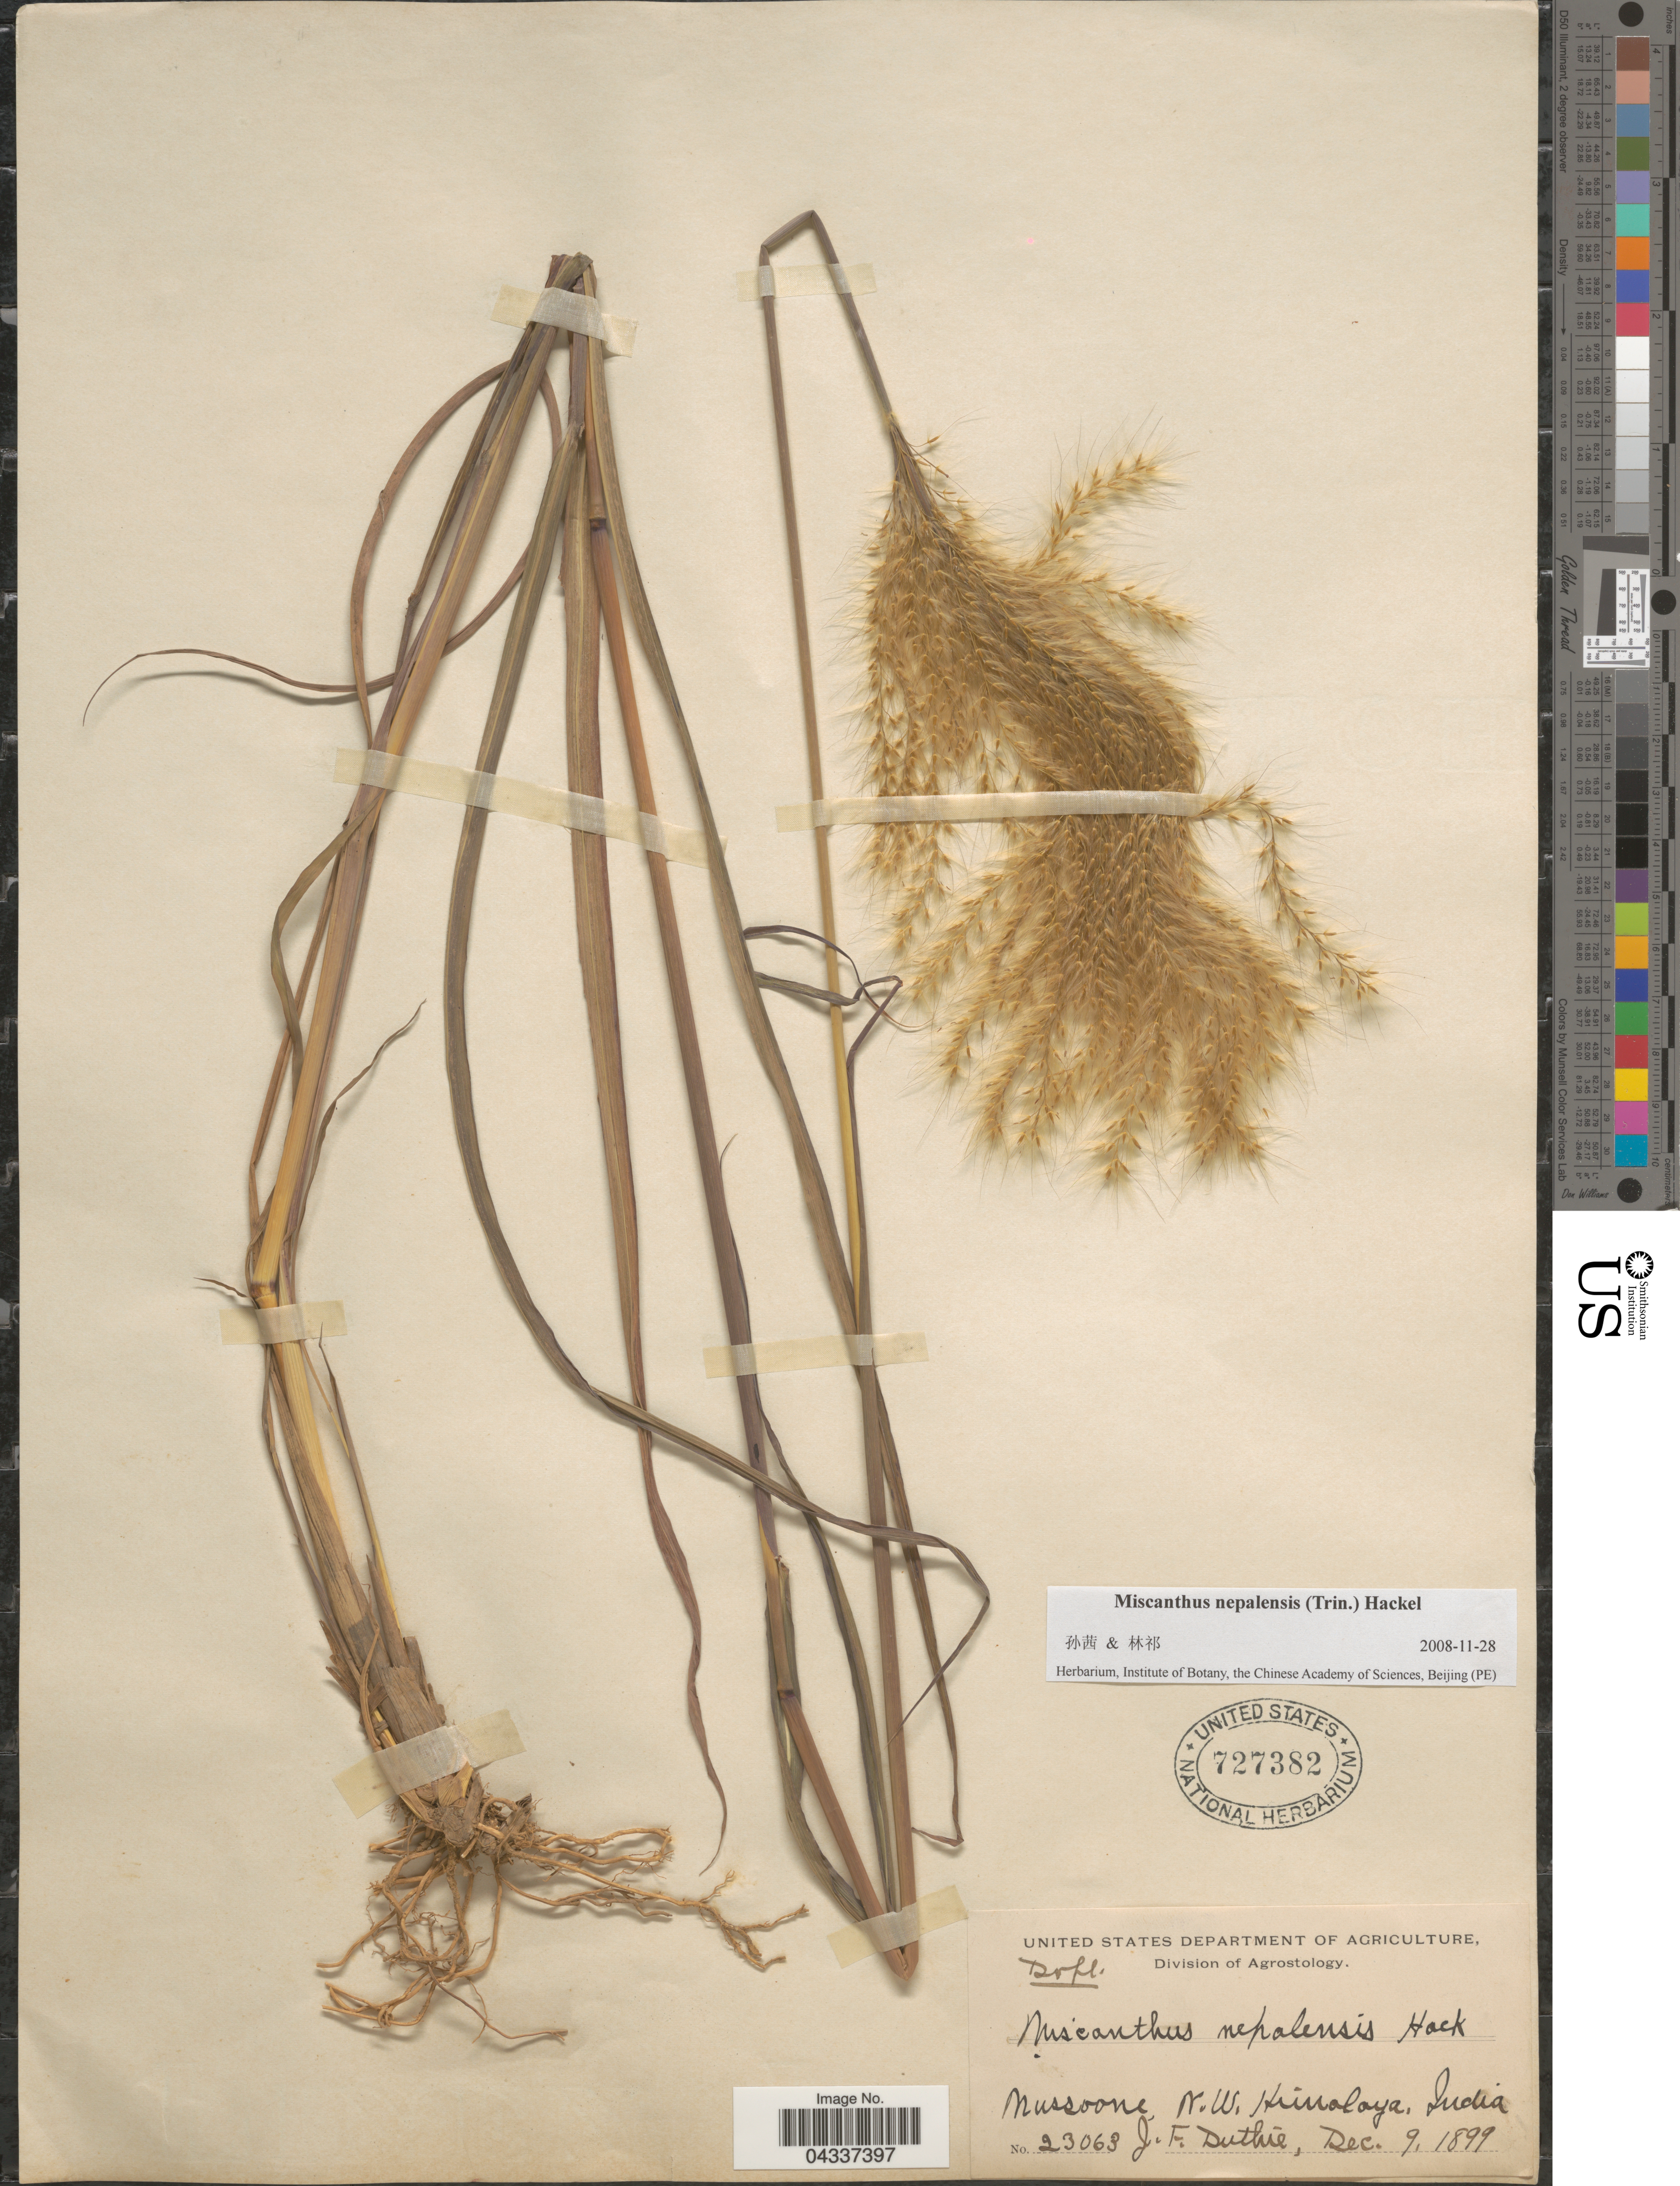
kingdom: Plantae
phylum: Tracheophyta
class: Liliopsida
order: Poales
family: Poaceae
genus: Miscanthus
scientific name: Miscanthus nepalensis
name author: (Trin.) Hack.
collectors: J. F. Duthie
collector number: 23063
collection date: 1899-12-09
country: India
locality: Mussoorie, N.W. Himalaya.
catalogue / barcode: US 727382